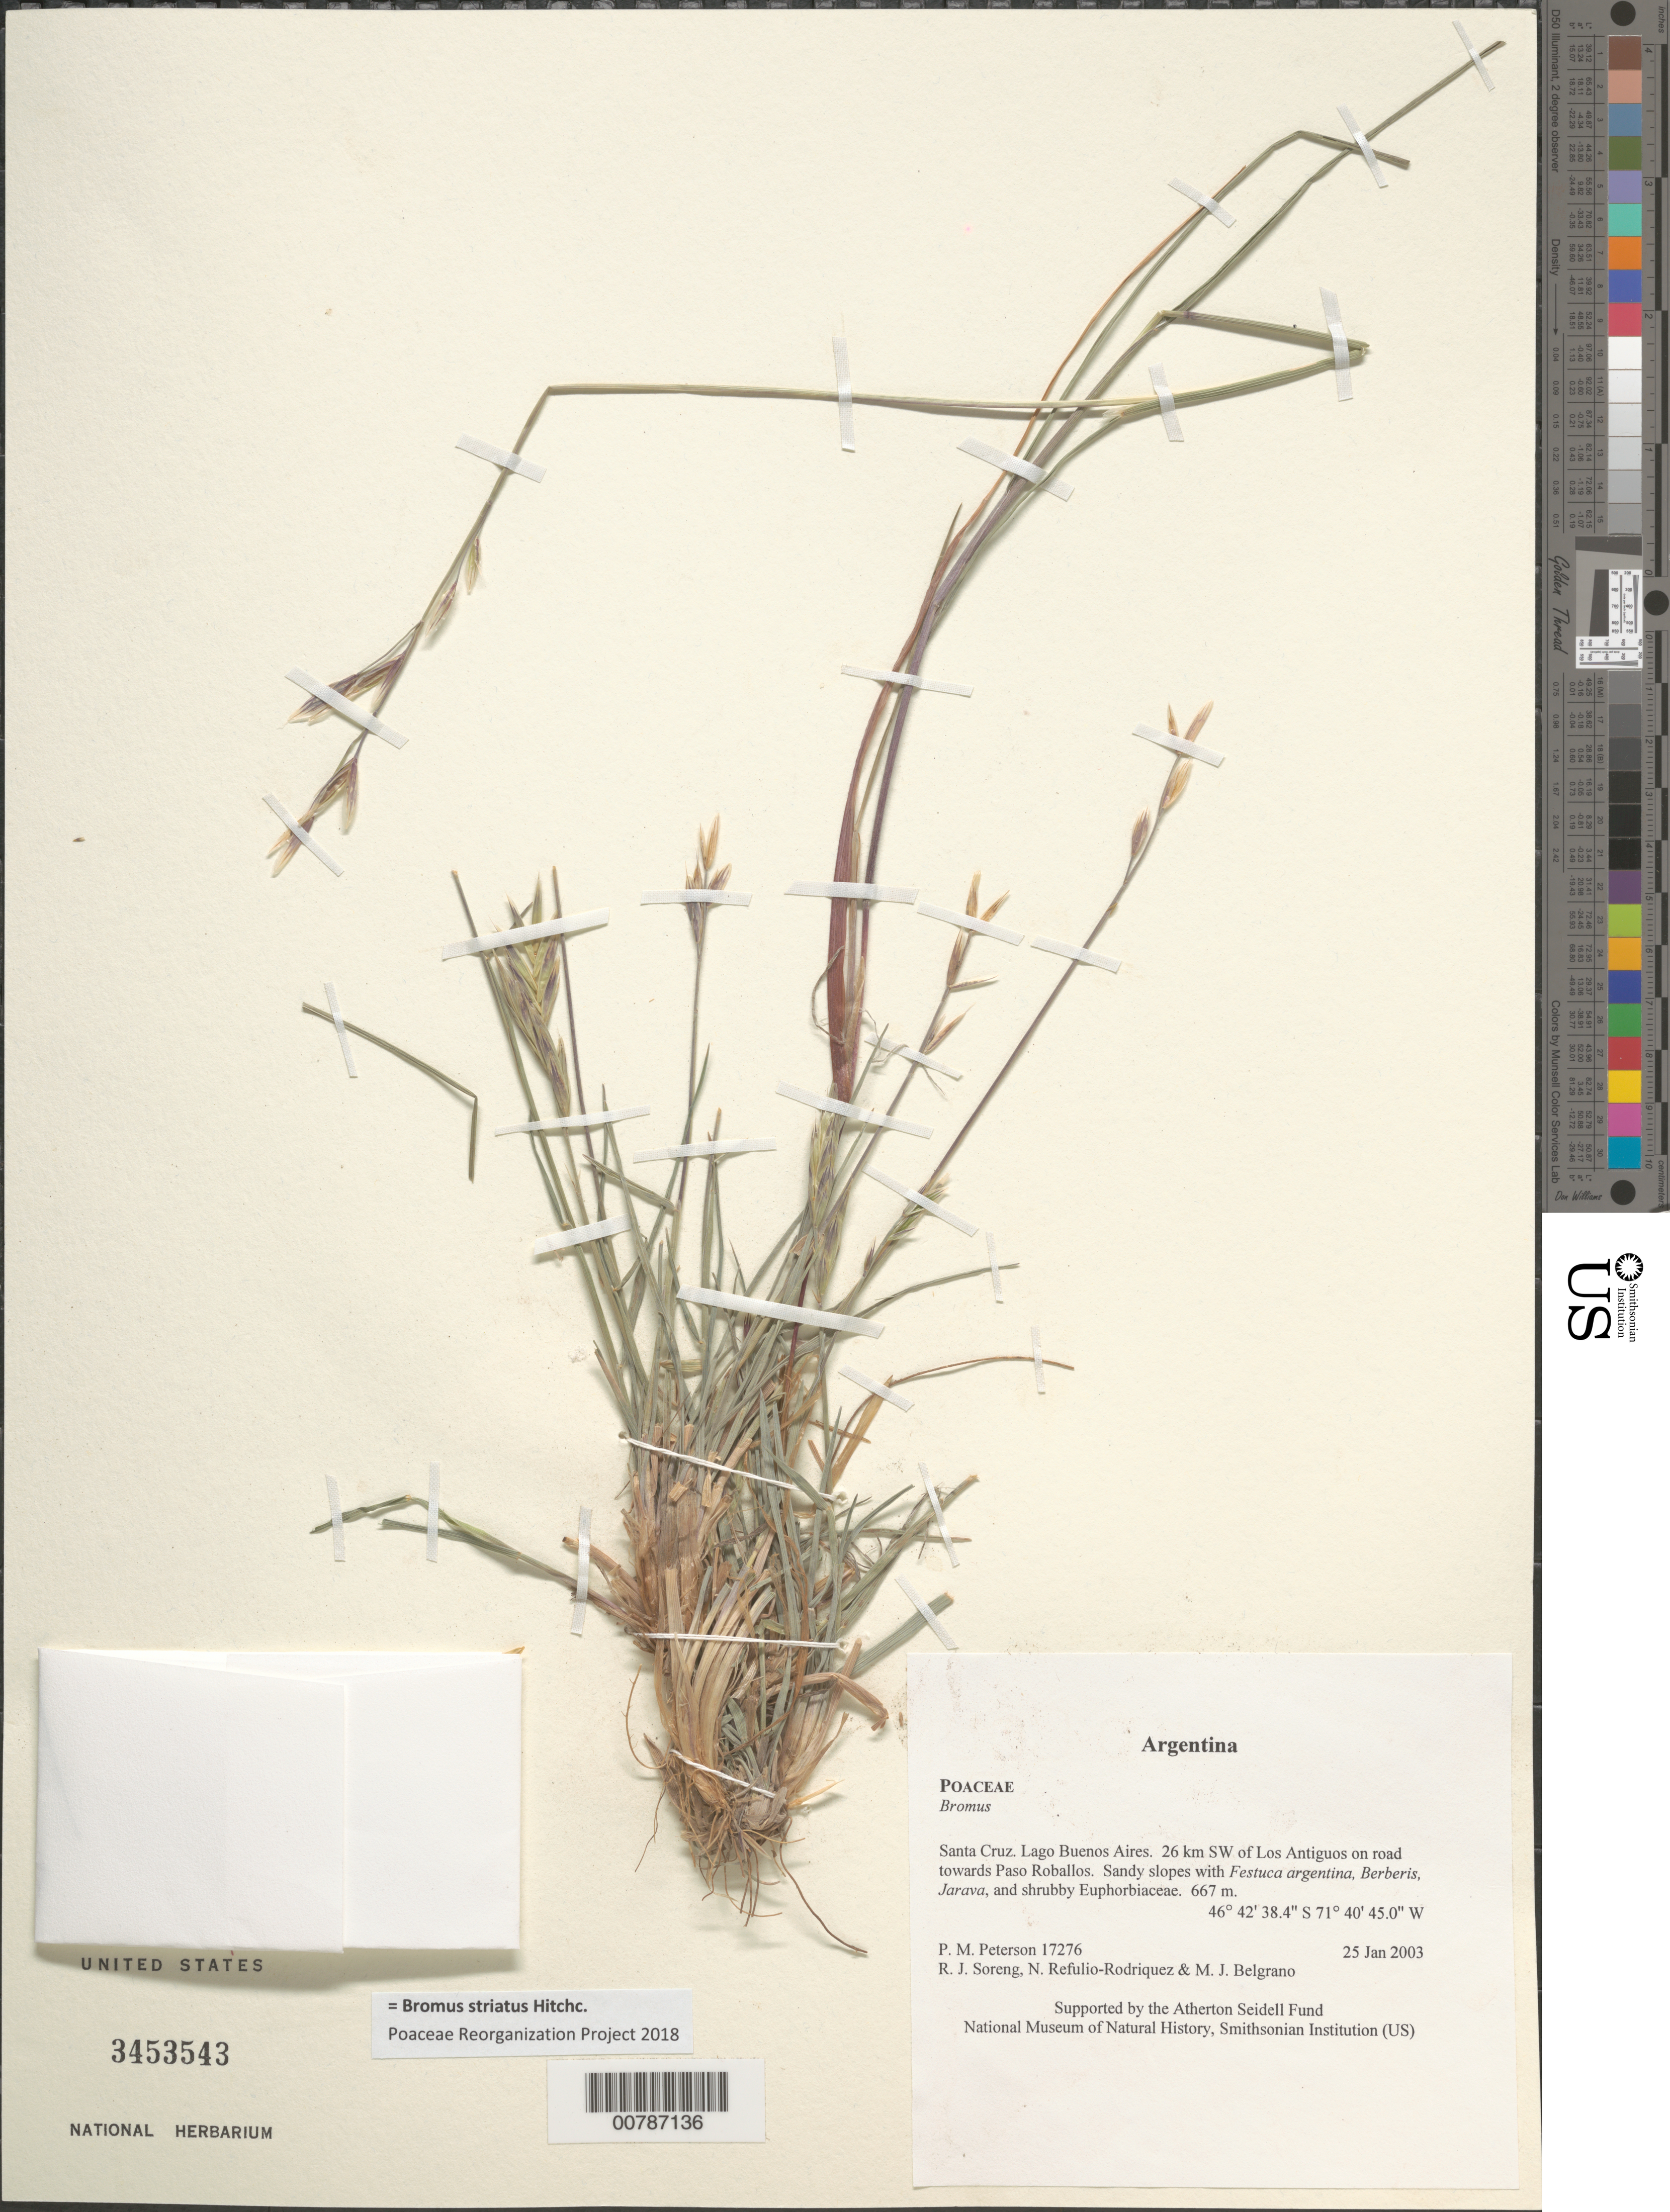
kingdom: Plantae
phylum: Tracheophyta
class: Liliopsida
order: Poales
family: Poaceae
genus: Bromus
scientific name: Bromus striatus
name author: Hitchc.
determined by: Poaceae Reorganization Project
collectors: P. M. Peterson, R. J. Soreng, N. Refulio-Rodríguez & M. Belgrano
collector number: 17276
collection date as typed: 25 Jan 2003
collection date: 2003-01-25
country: Argentina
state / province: Santa Cruz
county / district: Lago Buenos Aires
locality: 26 km SW of Los Antiguos on road towards Paso Roballos. Sandy slopes with Festuca argentina, Berberis, Jarava, and shrubby Euphorbiaceae.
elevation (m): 667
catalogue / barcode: US 3453543